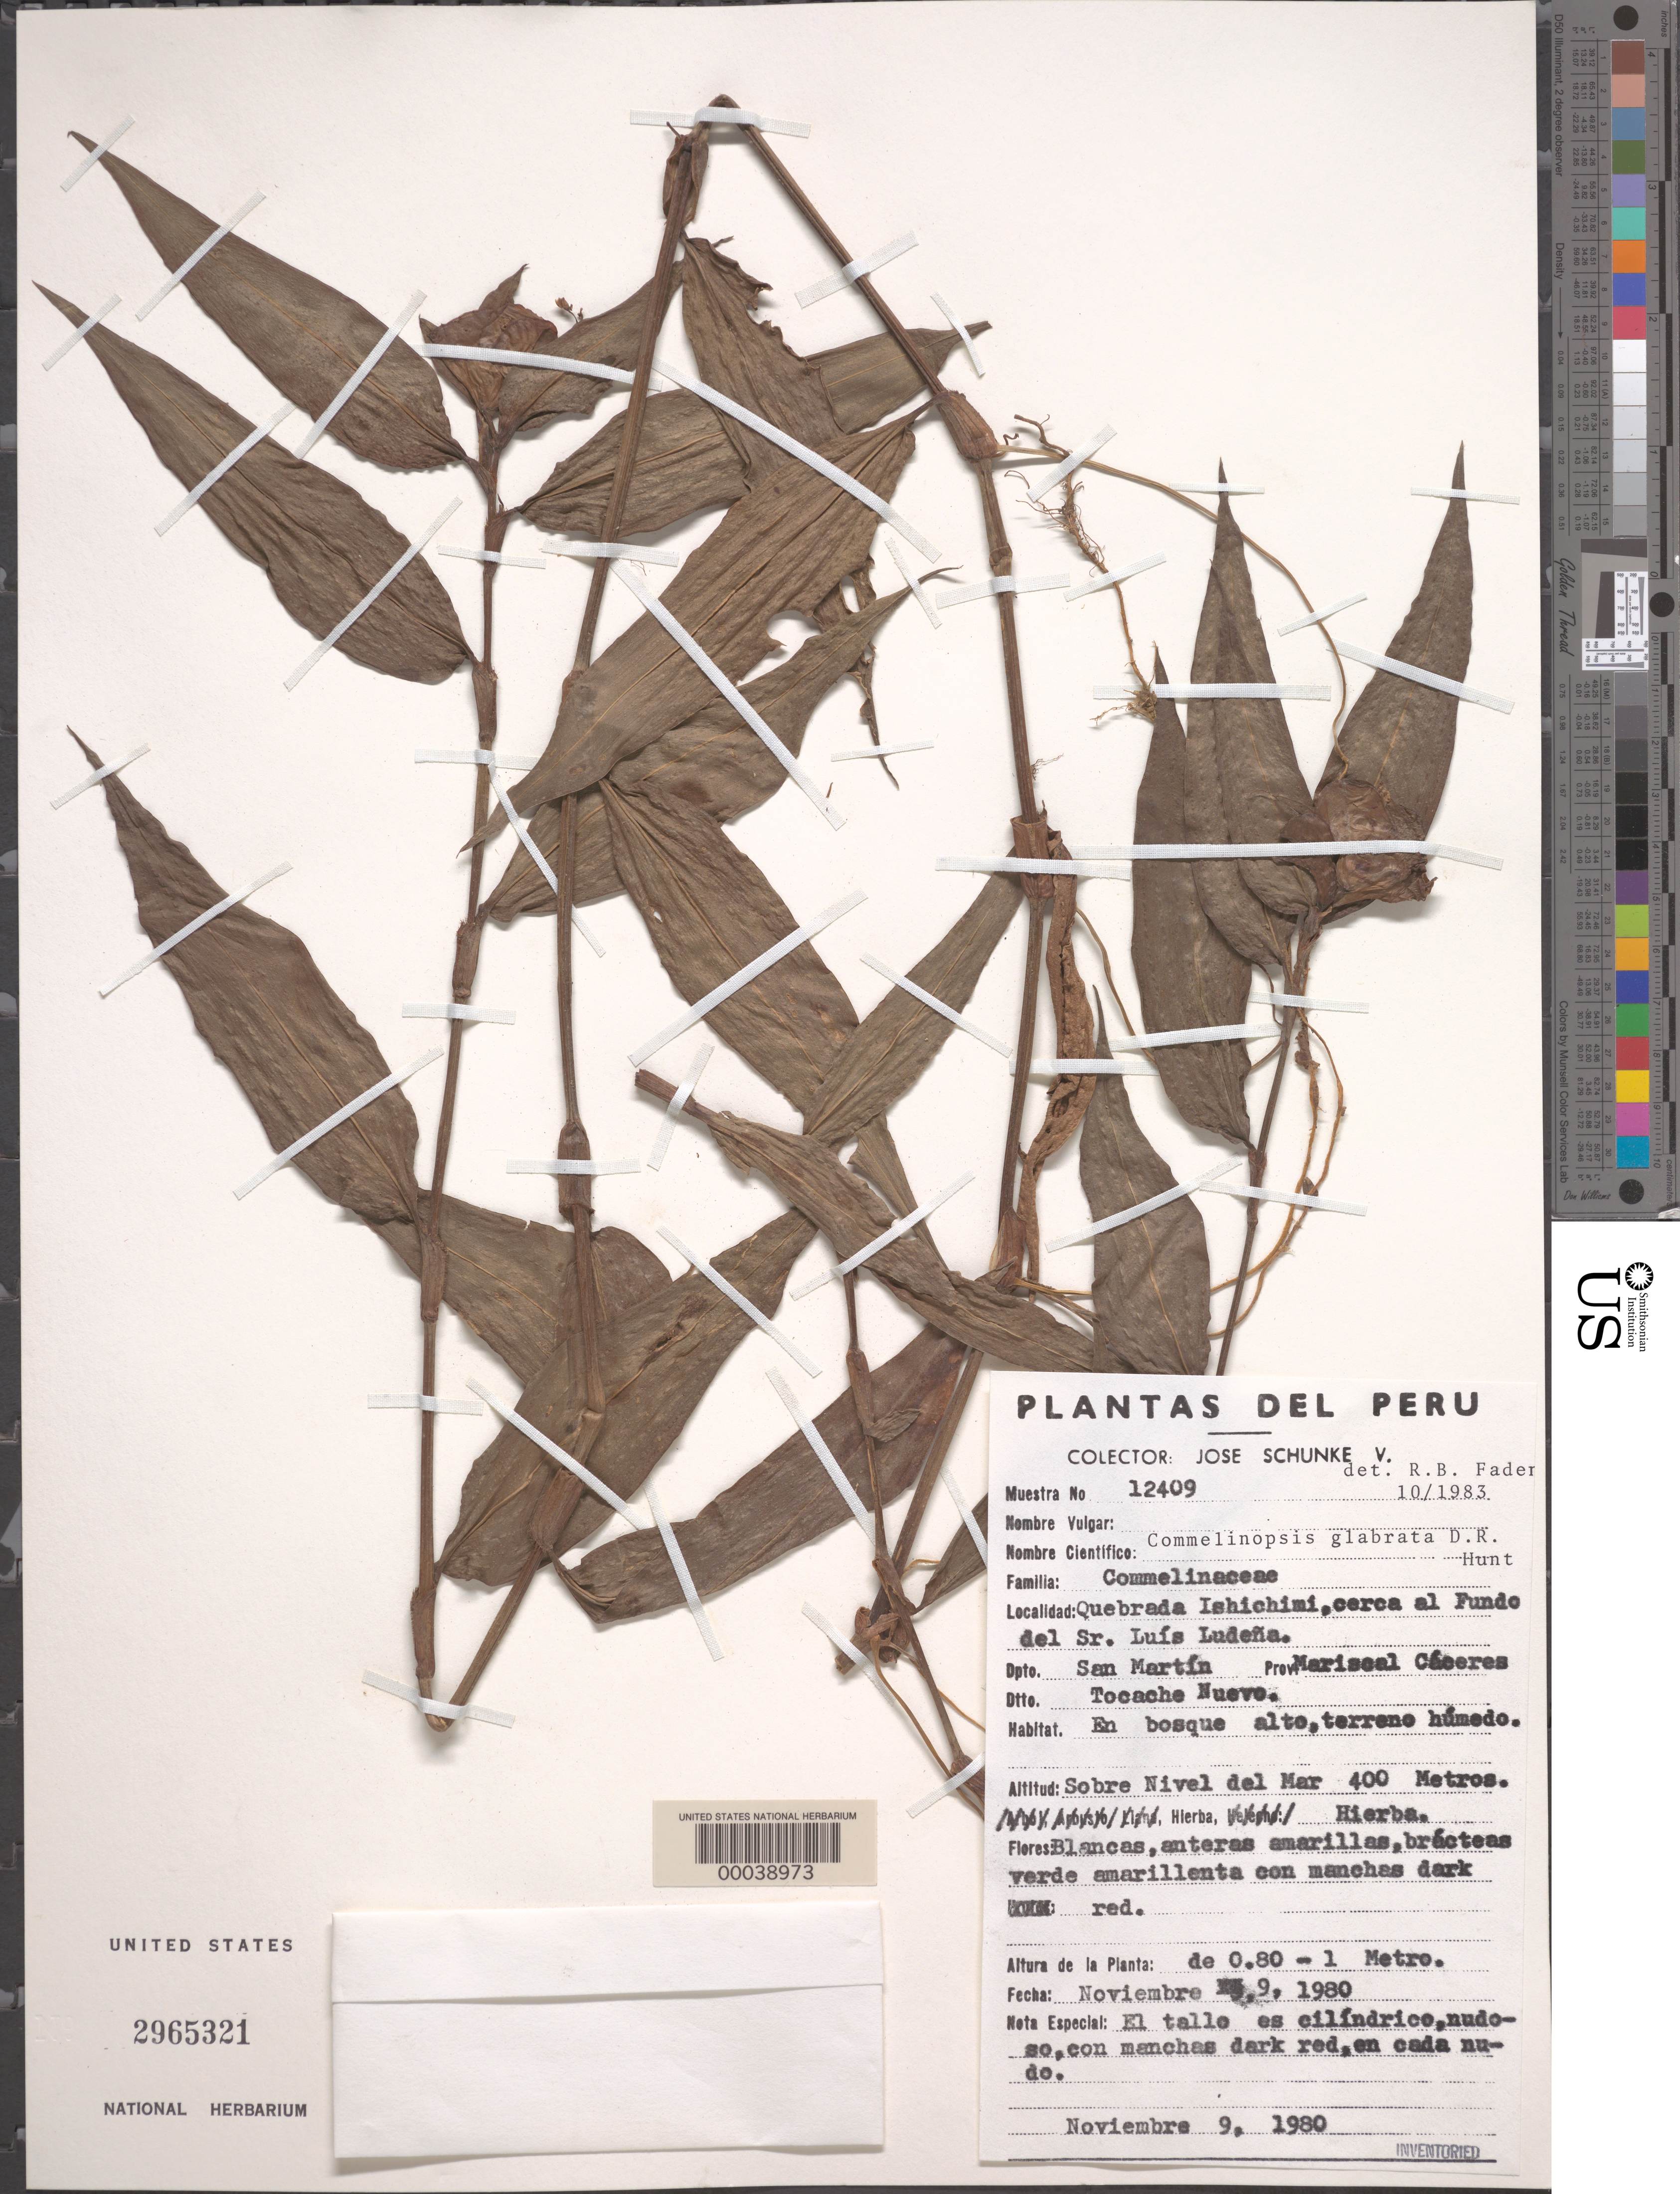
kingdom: Plantae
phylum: Tracheophyta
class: Liliopsida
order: Commelinales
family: Commelinaceae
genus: Commelina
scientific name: Commelina rufipes var. glabrata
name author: (D.R. Hunt) Faden & D.R. Hunt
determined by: Faden, Robert B., (US), Smithsonian Institution - National Museum of Natural History (UNITED STATES)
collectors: J. Schunke Vigo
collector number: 12409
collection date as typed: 09 Nov 1980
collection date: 1980-11-09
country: Peru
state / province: San Martín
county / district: Mariscal Cáceres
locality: Tocache nuevo, quebrada ishichimi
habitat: High woods, moist ground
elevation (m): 400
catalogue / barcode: US 2965321